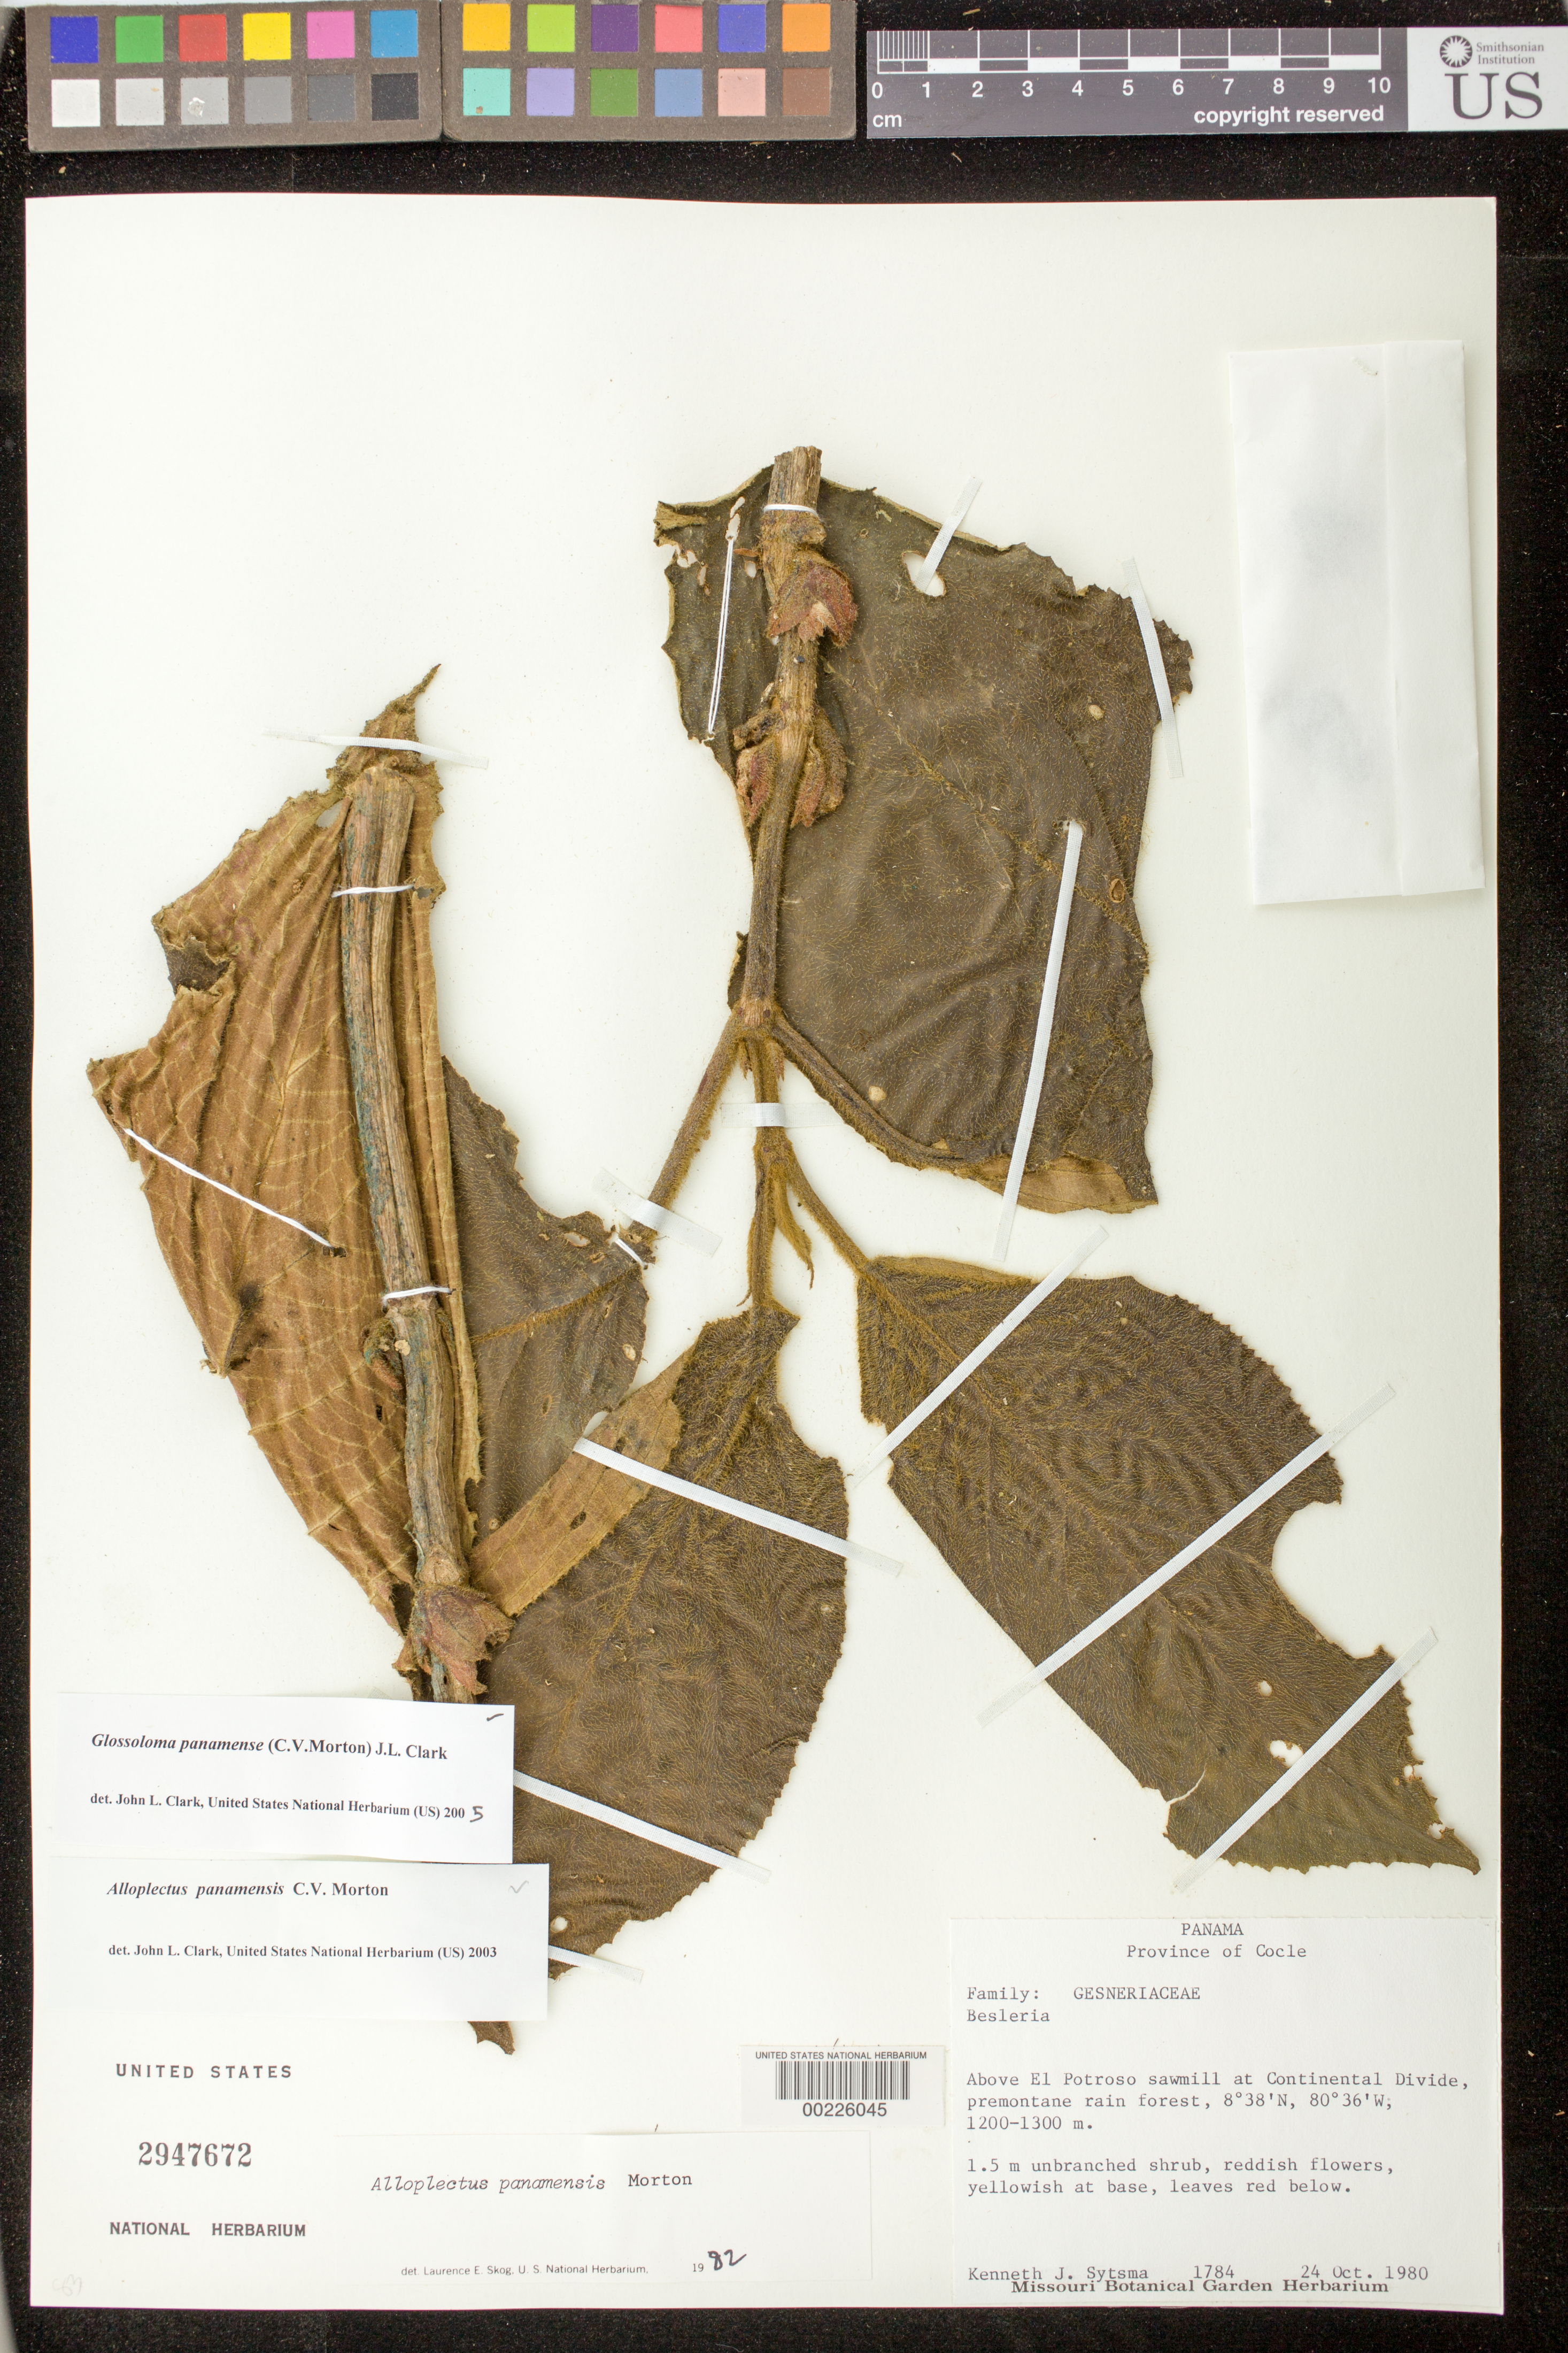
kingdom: Plantae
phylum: Tracheophyta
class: Magnoliopsida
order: Lamiales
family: Gesneriaceae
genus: Glossoloma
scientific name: Glossoloma panamense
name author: (C.V. Morton) J.L. Clark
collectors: K. J. Sytsma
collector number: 1784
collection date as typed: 24 Oct 1980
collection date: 1980-10-24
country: Panama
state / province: Coclé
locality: Above El Potroso sawmill at continental divide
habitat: Premontane rain forest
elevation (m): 1200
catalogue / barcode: US 2947672